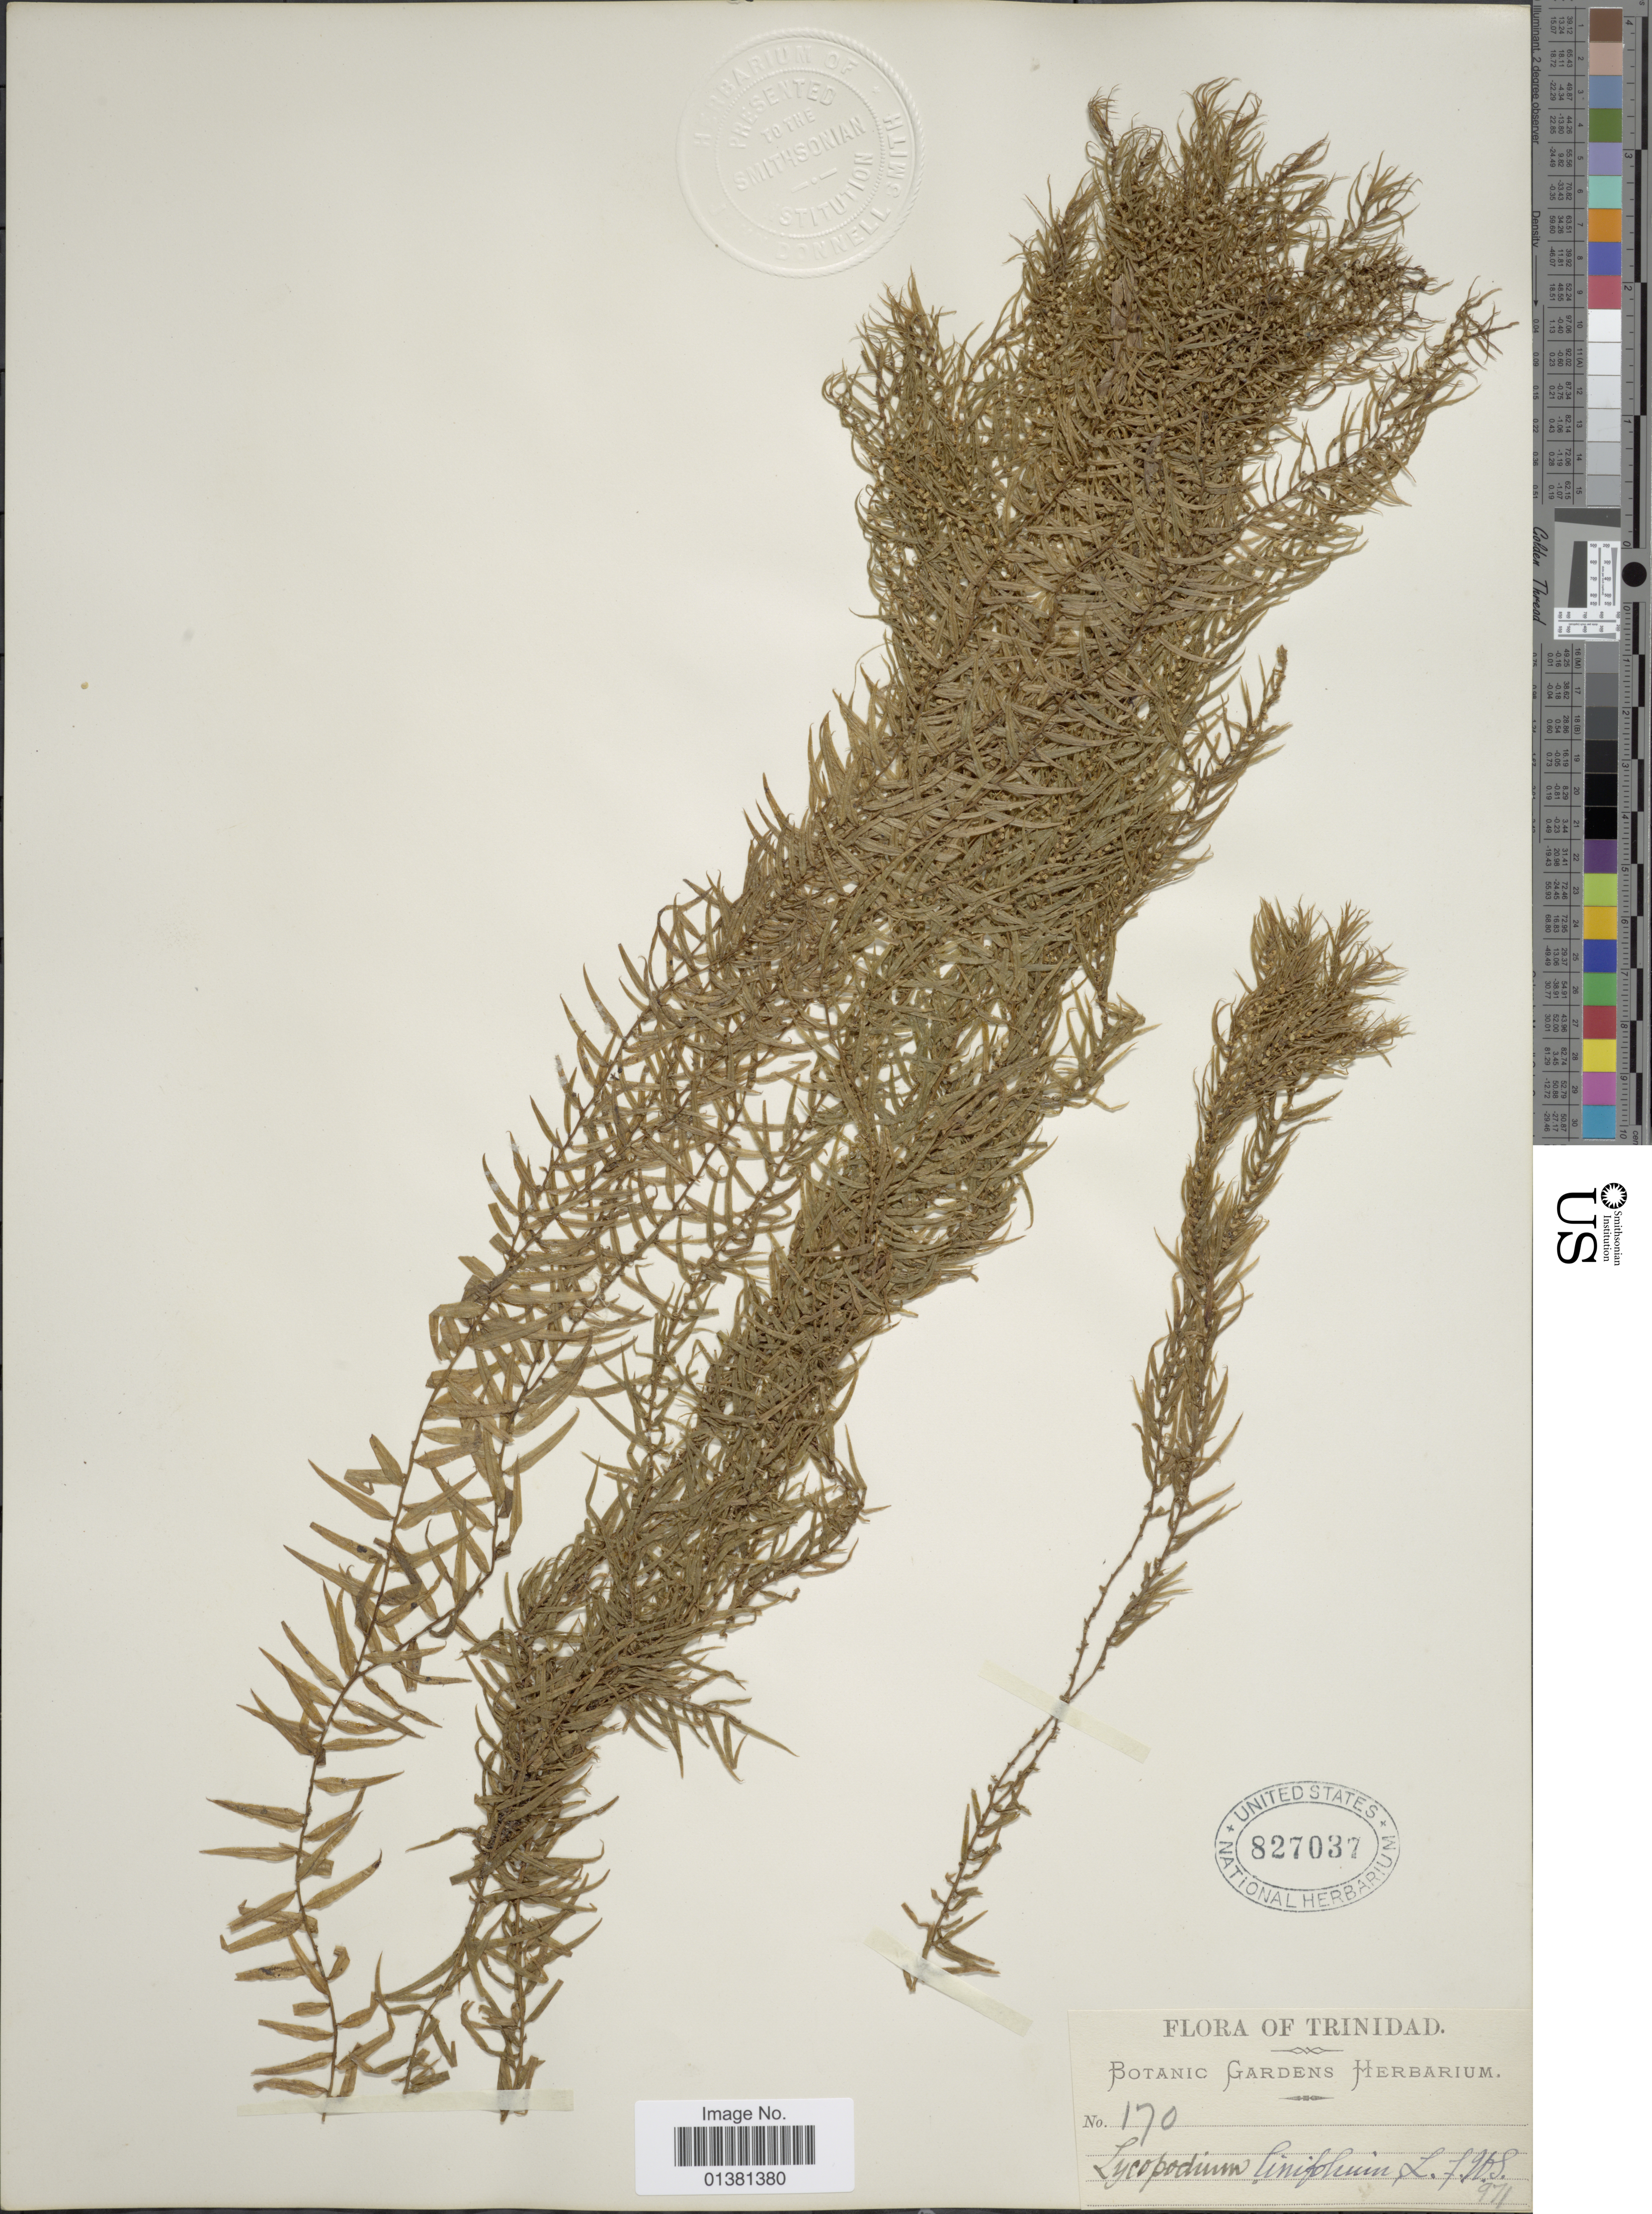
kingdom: Plantae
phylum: Tracheophyta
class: Lycopodiopsida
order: Lycopodiales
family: Lycopodiaceae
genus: Phlegmariurus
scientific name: Phlegmariurus linifolius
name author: (L.) B. Øllg.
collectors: ex herb. Bot. Gard. Trinidad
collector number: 170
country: Trinidad and Tobago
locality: Trinidad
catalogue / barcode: US 827037